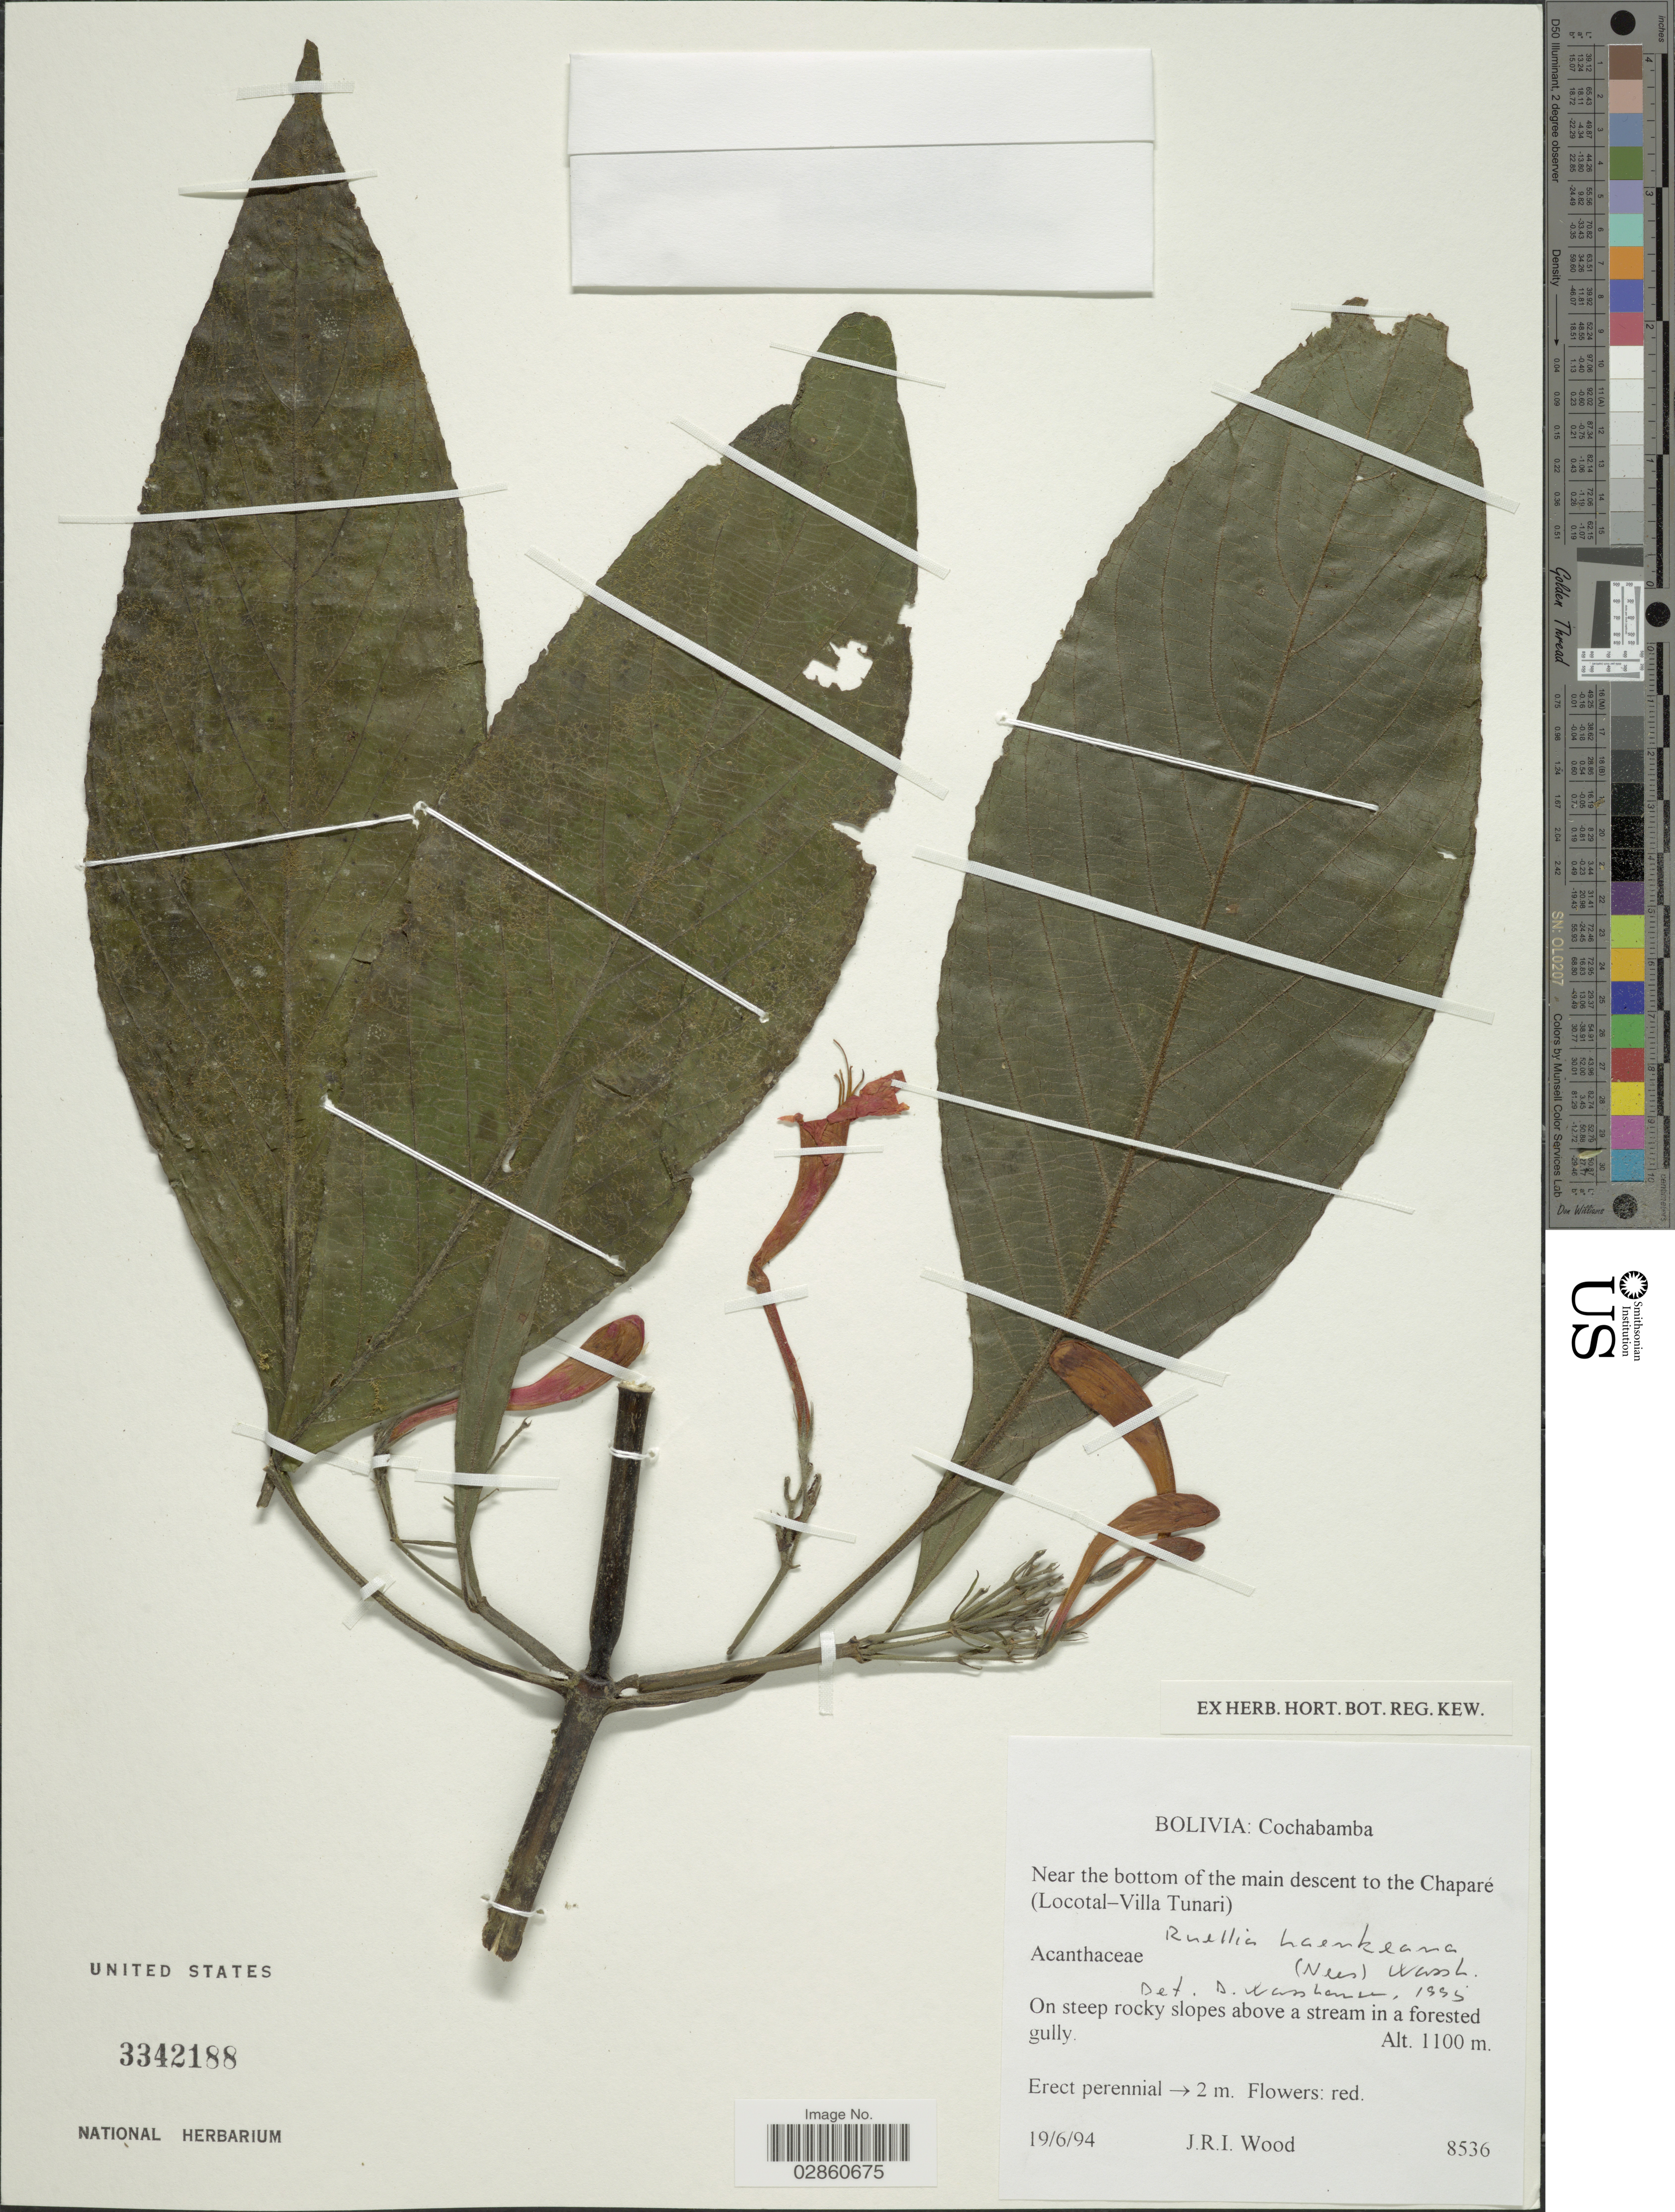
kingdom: Plantae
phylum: Tracheophyta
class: Magnoliopsida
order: Lamiales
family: Acanthaceae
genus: Ruellia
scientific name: Ruellia haenkeana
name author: (Nees) Wassh.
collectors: J. R. I. Wood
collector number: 8536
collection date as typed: Transcribed d/m/y: 19/6/94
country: Bolivia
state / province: Cochabamba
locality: Near the bottom of the main descent to the Chaparé (LOcotal-Villa Tunari).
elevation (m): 1100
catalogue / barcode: US 3342188